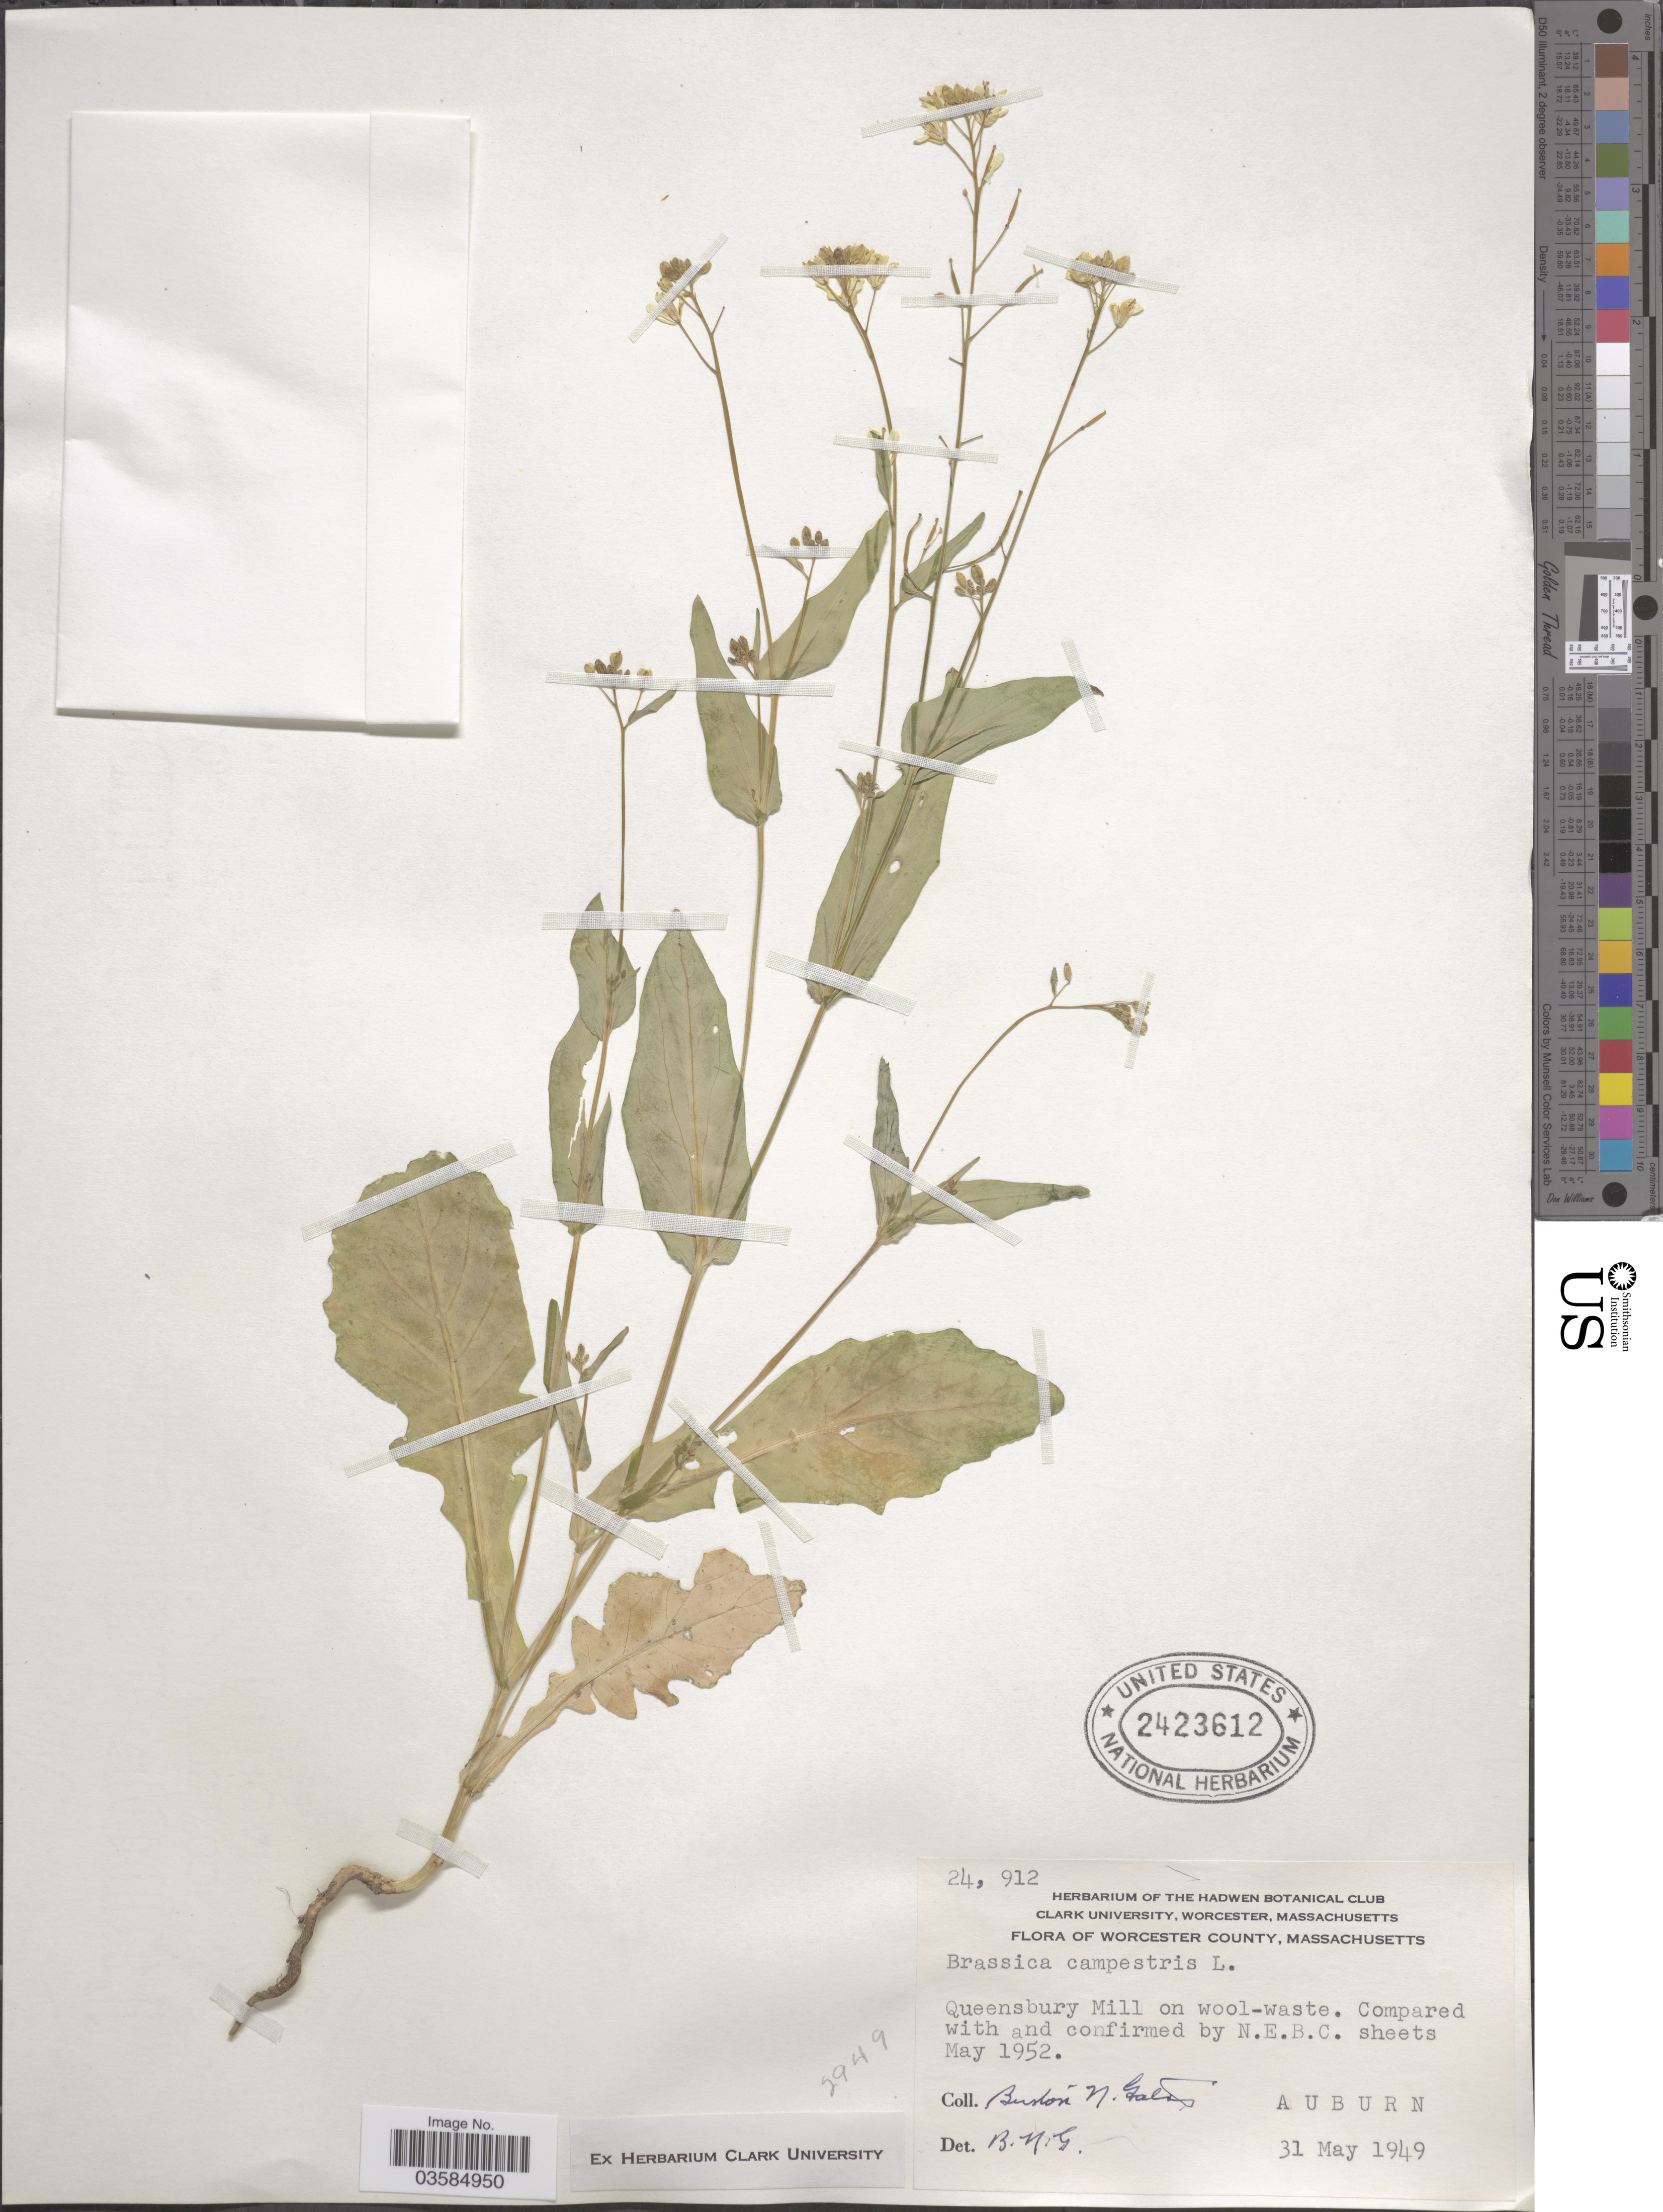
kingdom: Plantae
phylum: Tracheophyta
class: Magnoliopsida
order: Brassicales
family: Brassicaceae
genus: Brassica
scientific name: Brassica campestris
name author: L.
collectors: B. Galet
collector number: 24912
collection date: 1949-05-31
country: United States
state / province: Massachusetts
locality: Worcester County. Queensbury Mill. Auburn.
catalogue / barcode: US 2423612